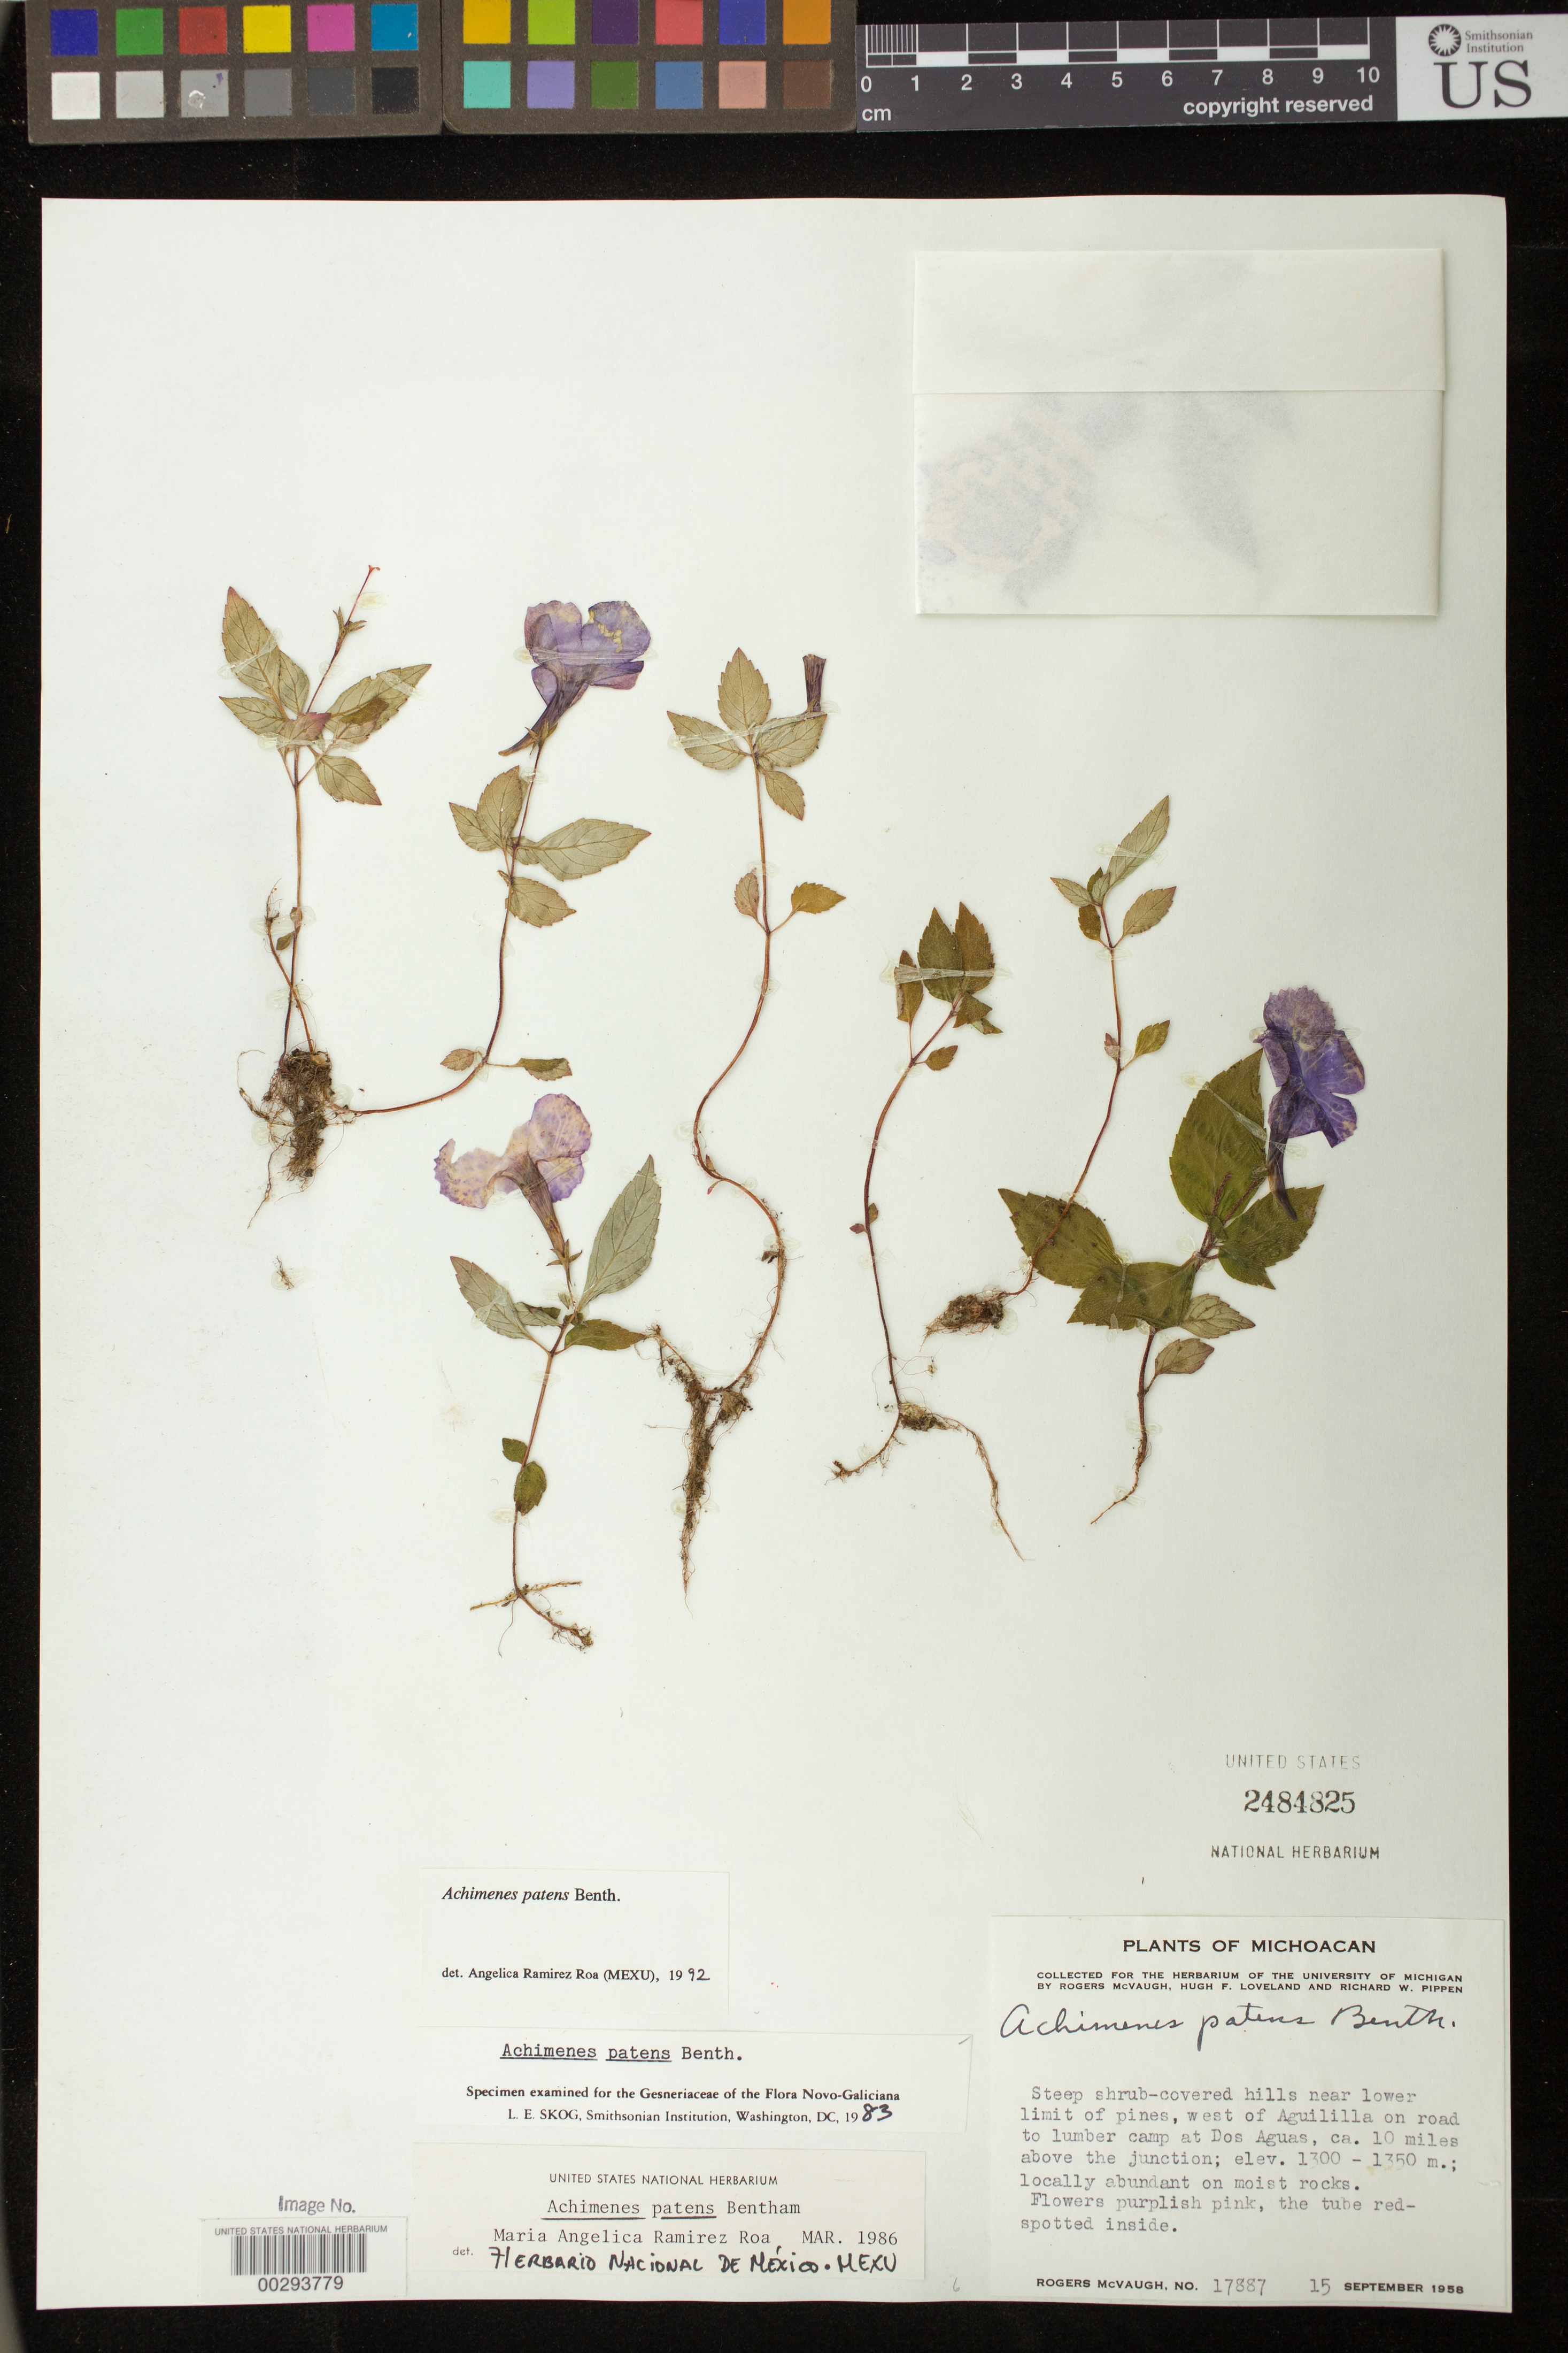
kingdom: Plantae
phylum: Tracheophyta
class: Magnoliopsida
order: Lamiales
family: Gesneriaceae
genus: Achimenes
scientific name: Achimenes patens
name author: Benth.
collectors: R. McVaugh, H. Loveland & R. W. Pippen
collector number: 17887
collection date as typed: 15 Sep 1958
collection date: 1958-09-15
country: Mexico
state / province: Michoacan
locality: W of Aguililla on road to lumber camp at Dos Aguas, ca 10 mi above the junction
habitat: Steep shrub-covered hills near lower limit of pines; Locally abundant on moist rocks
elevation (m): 1300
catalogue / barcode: US 2484825